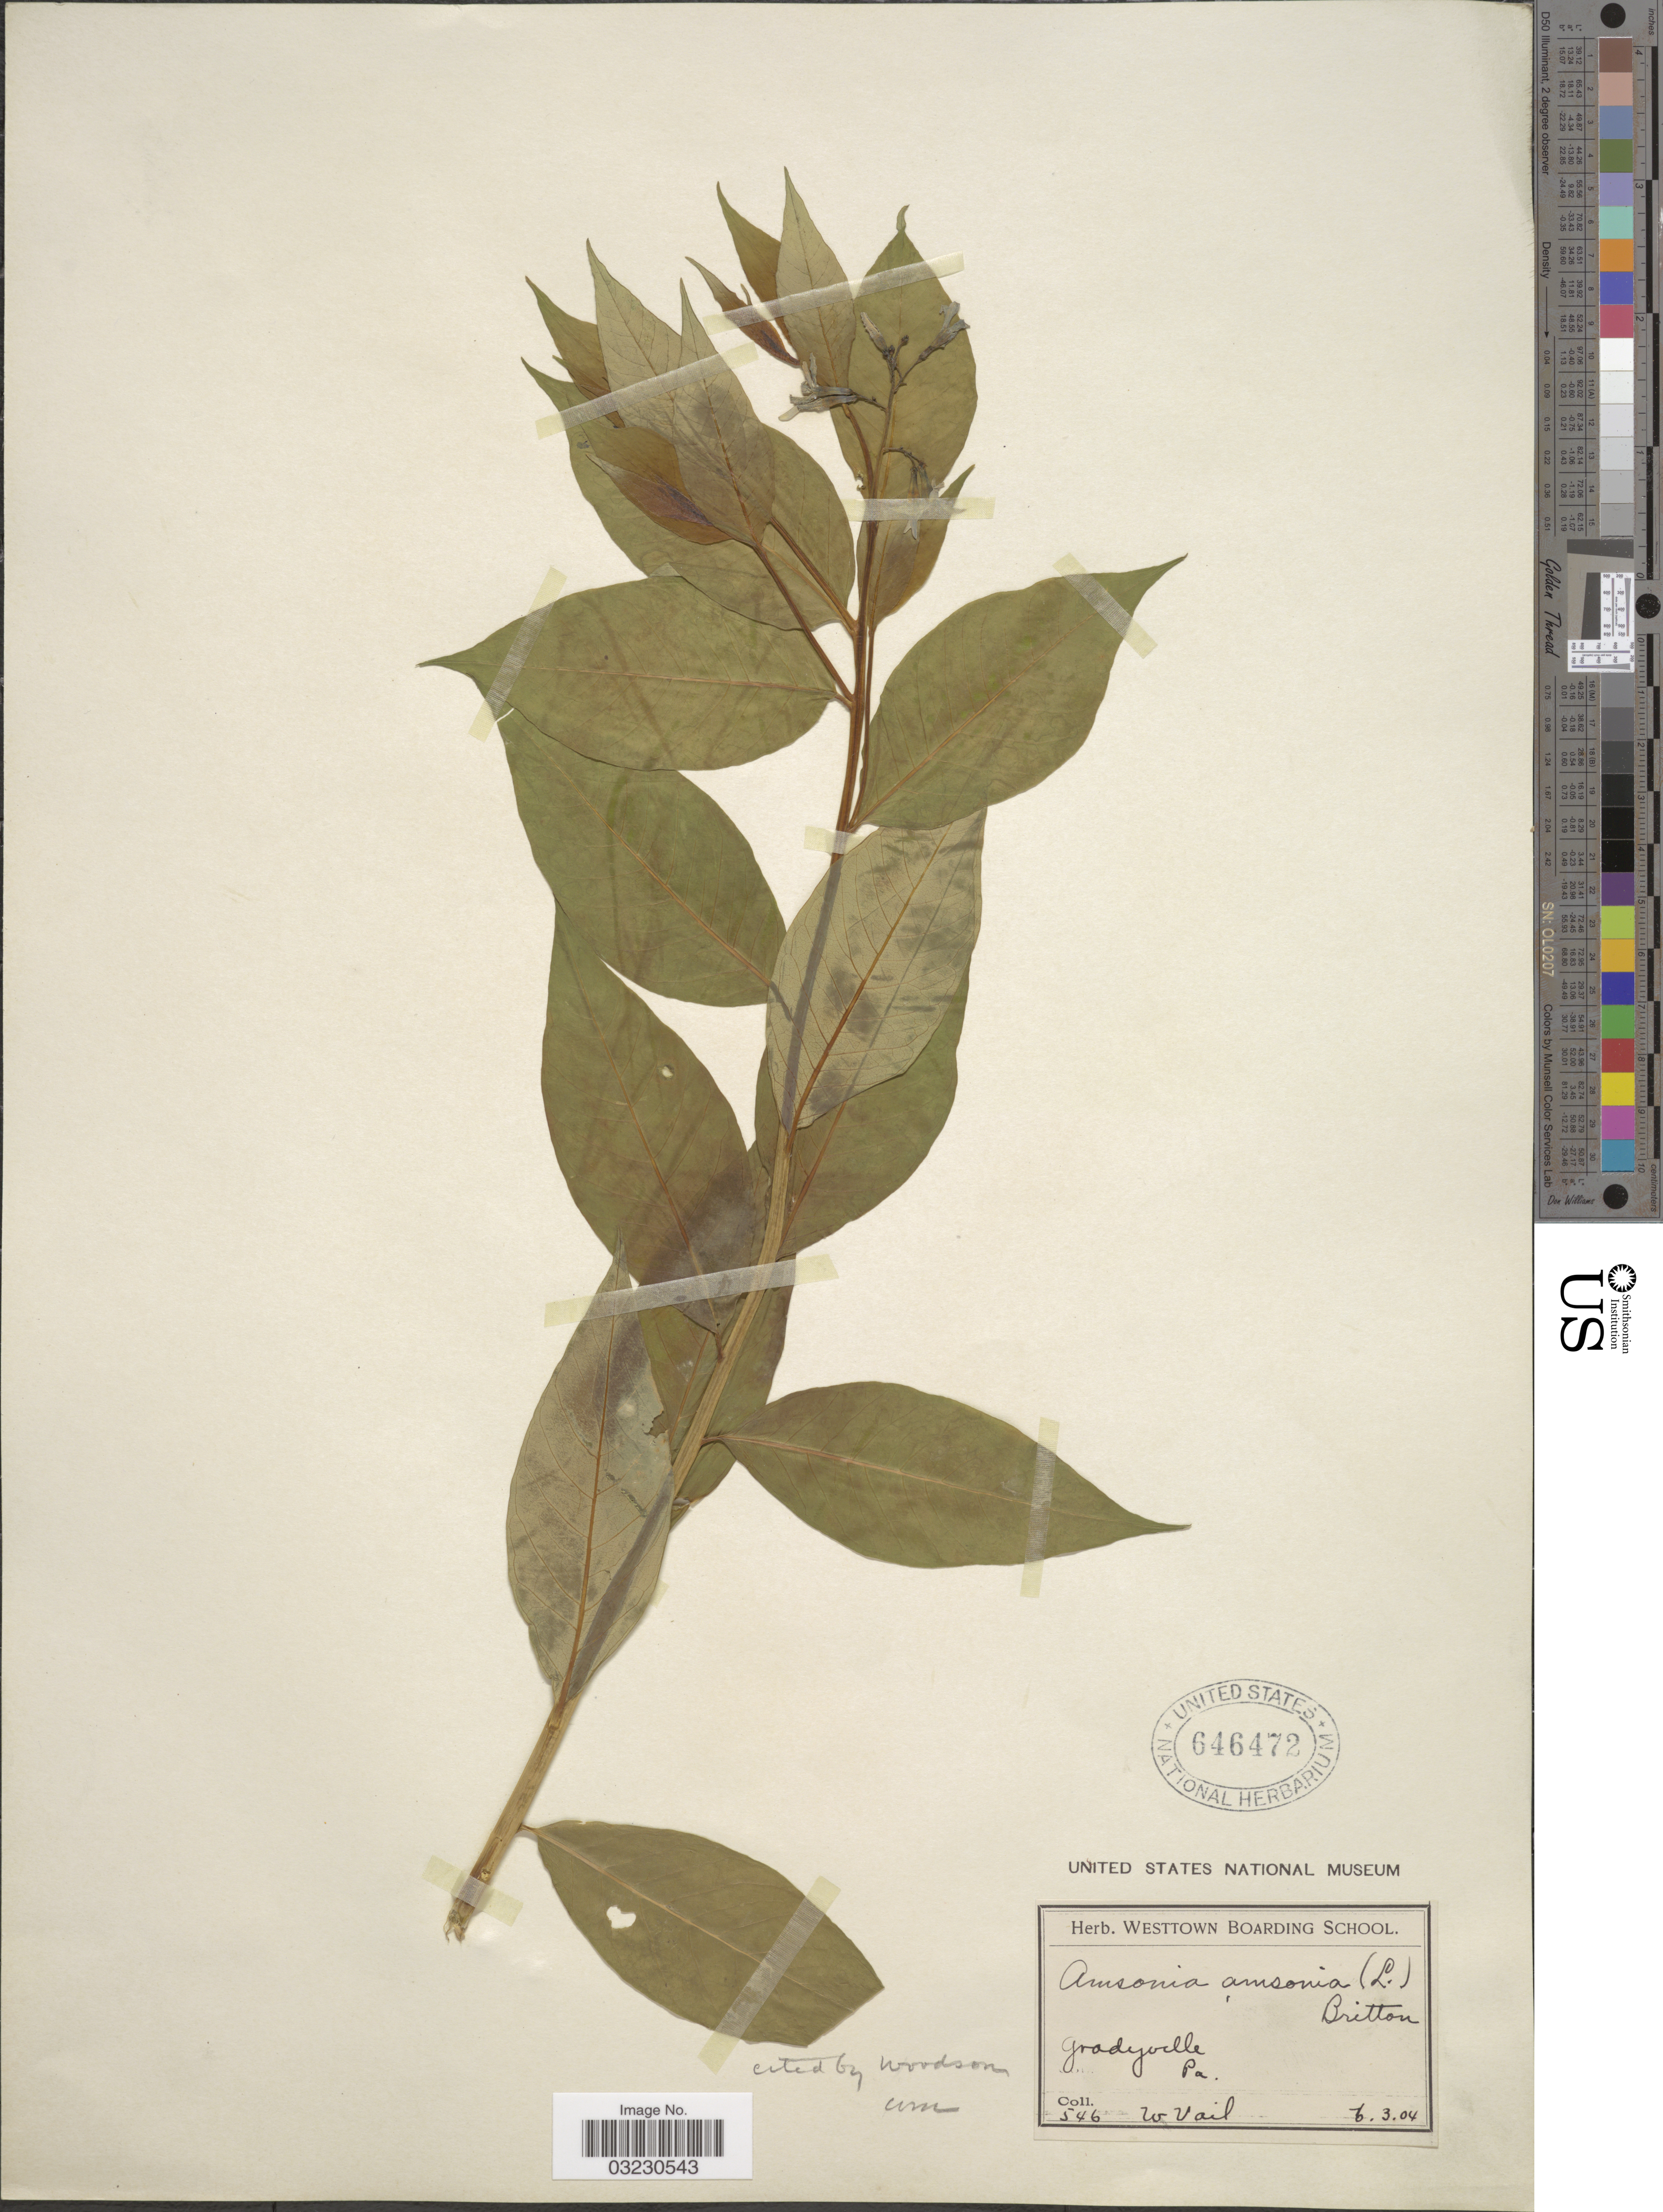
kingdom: Plantae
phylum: Tracheophyta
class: Magnoliopsida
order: Gentianales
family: Apocynaceae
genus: Amsonia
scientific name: Amsonia tabernaemontana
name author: Walter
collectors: W. Vail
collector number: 546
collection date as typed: Transcribed d/m/y: 3/6/04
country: United States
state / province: Pennsylvania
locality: Gradyville, Pa.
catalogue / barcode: US 646472